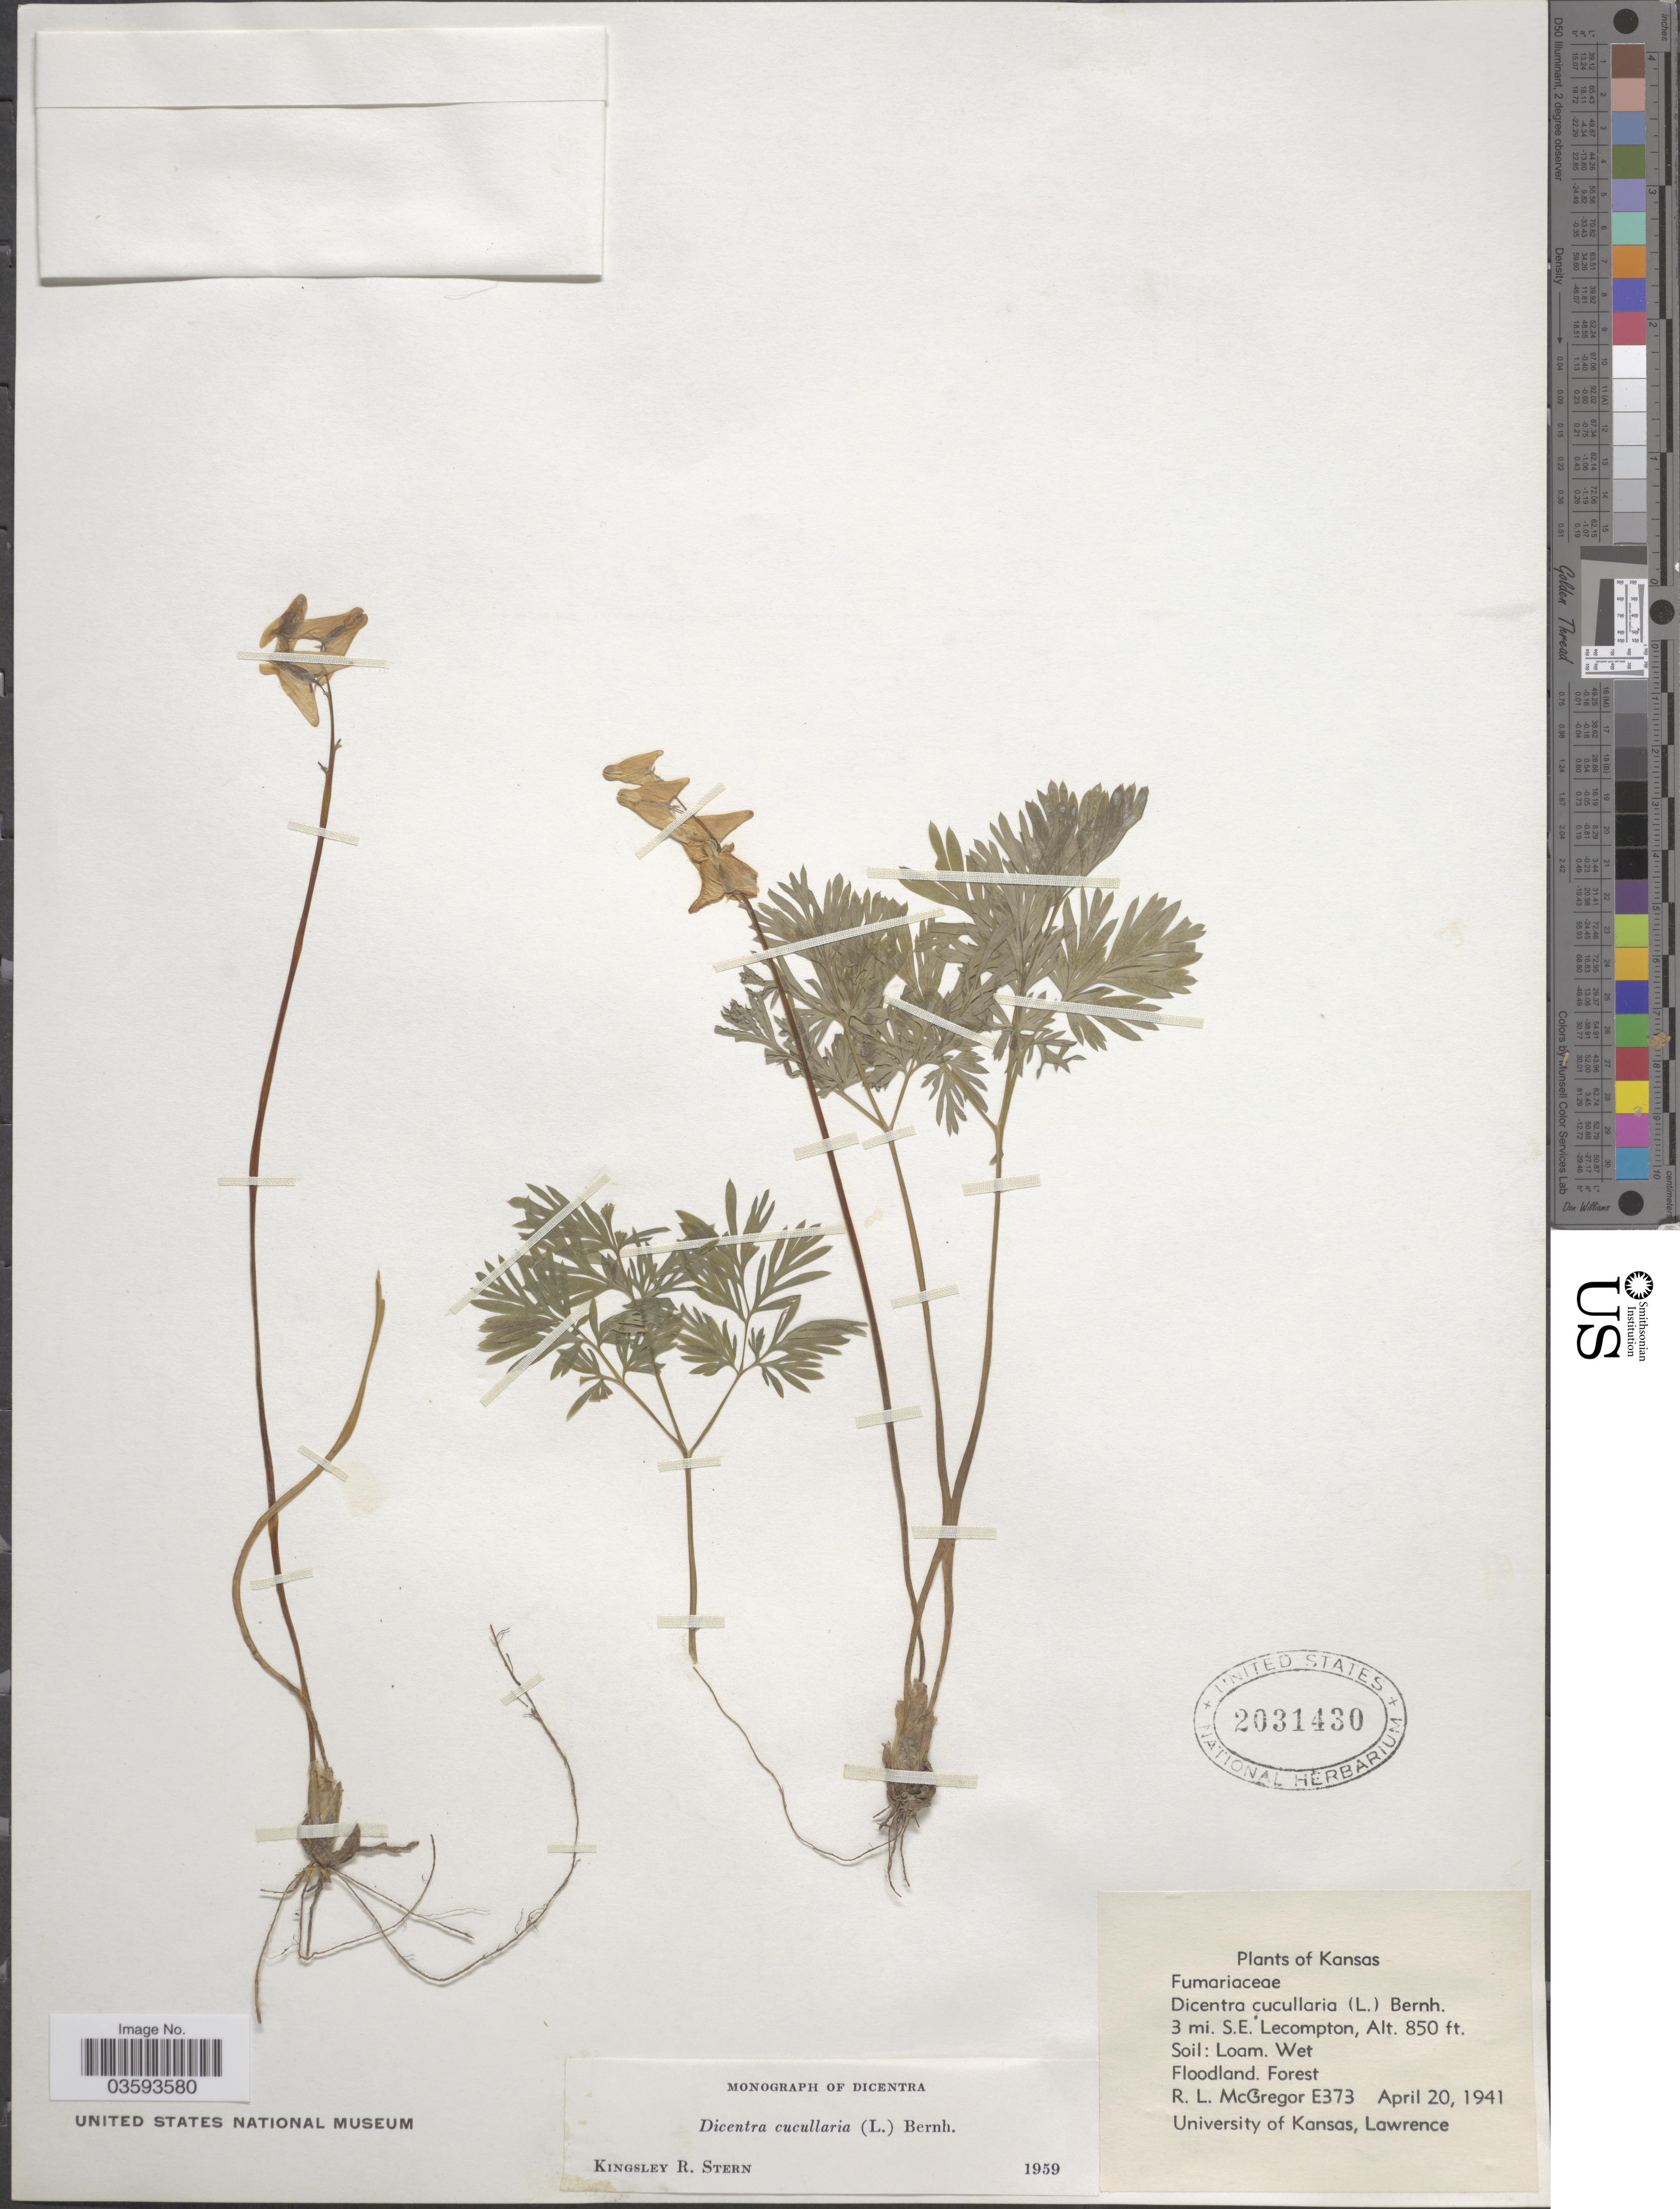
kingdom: Plantae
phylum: Tracheophyta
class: Magnoliopsida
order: Ranunculales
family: Papaveraceae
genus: Dicentra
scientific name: Dicentra cucullaria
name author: (L.) Bernh.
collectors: R. McGregor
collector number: E373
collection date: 1941-04-20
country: United States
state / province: Kansas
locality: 3 mi. S.E. Lecompton.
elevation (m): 259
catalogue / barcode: US 2031430